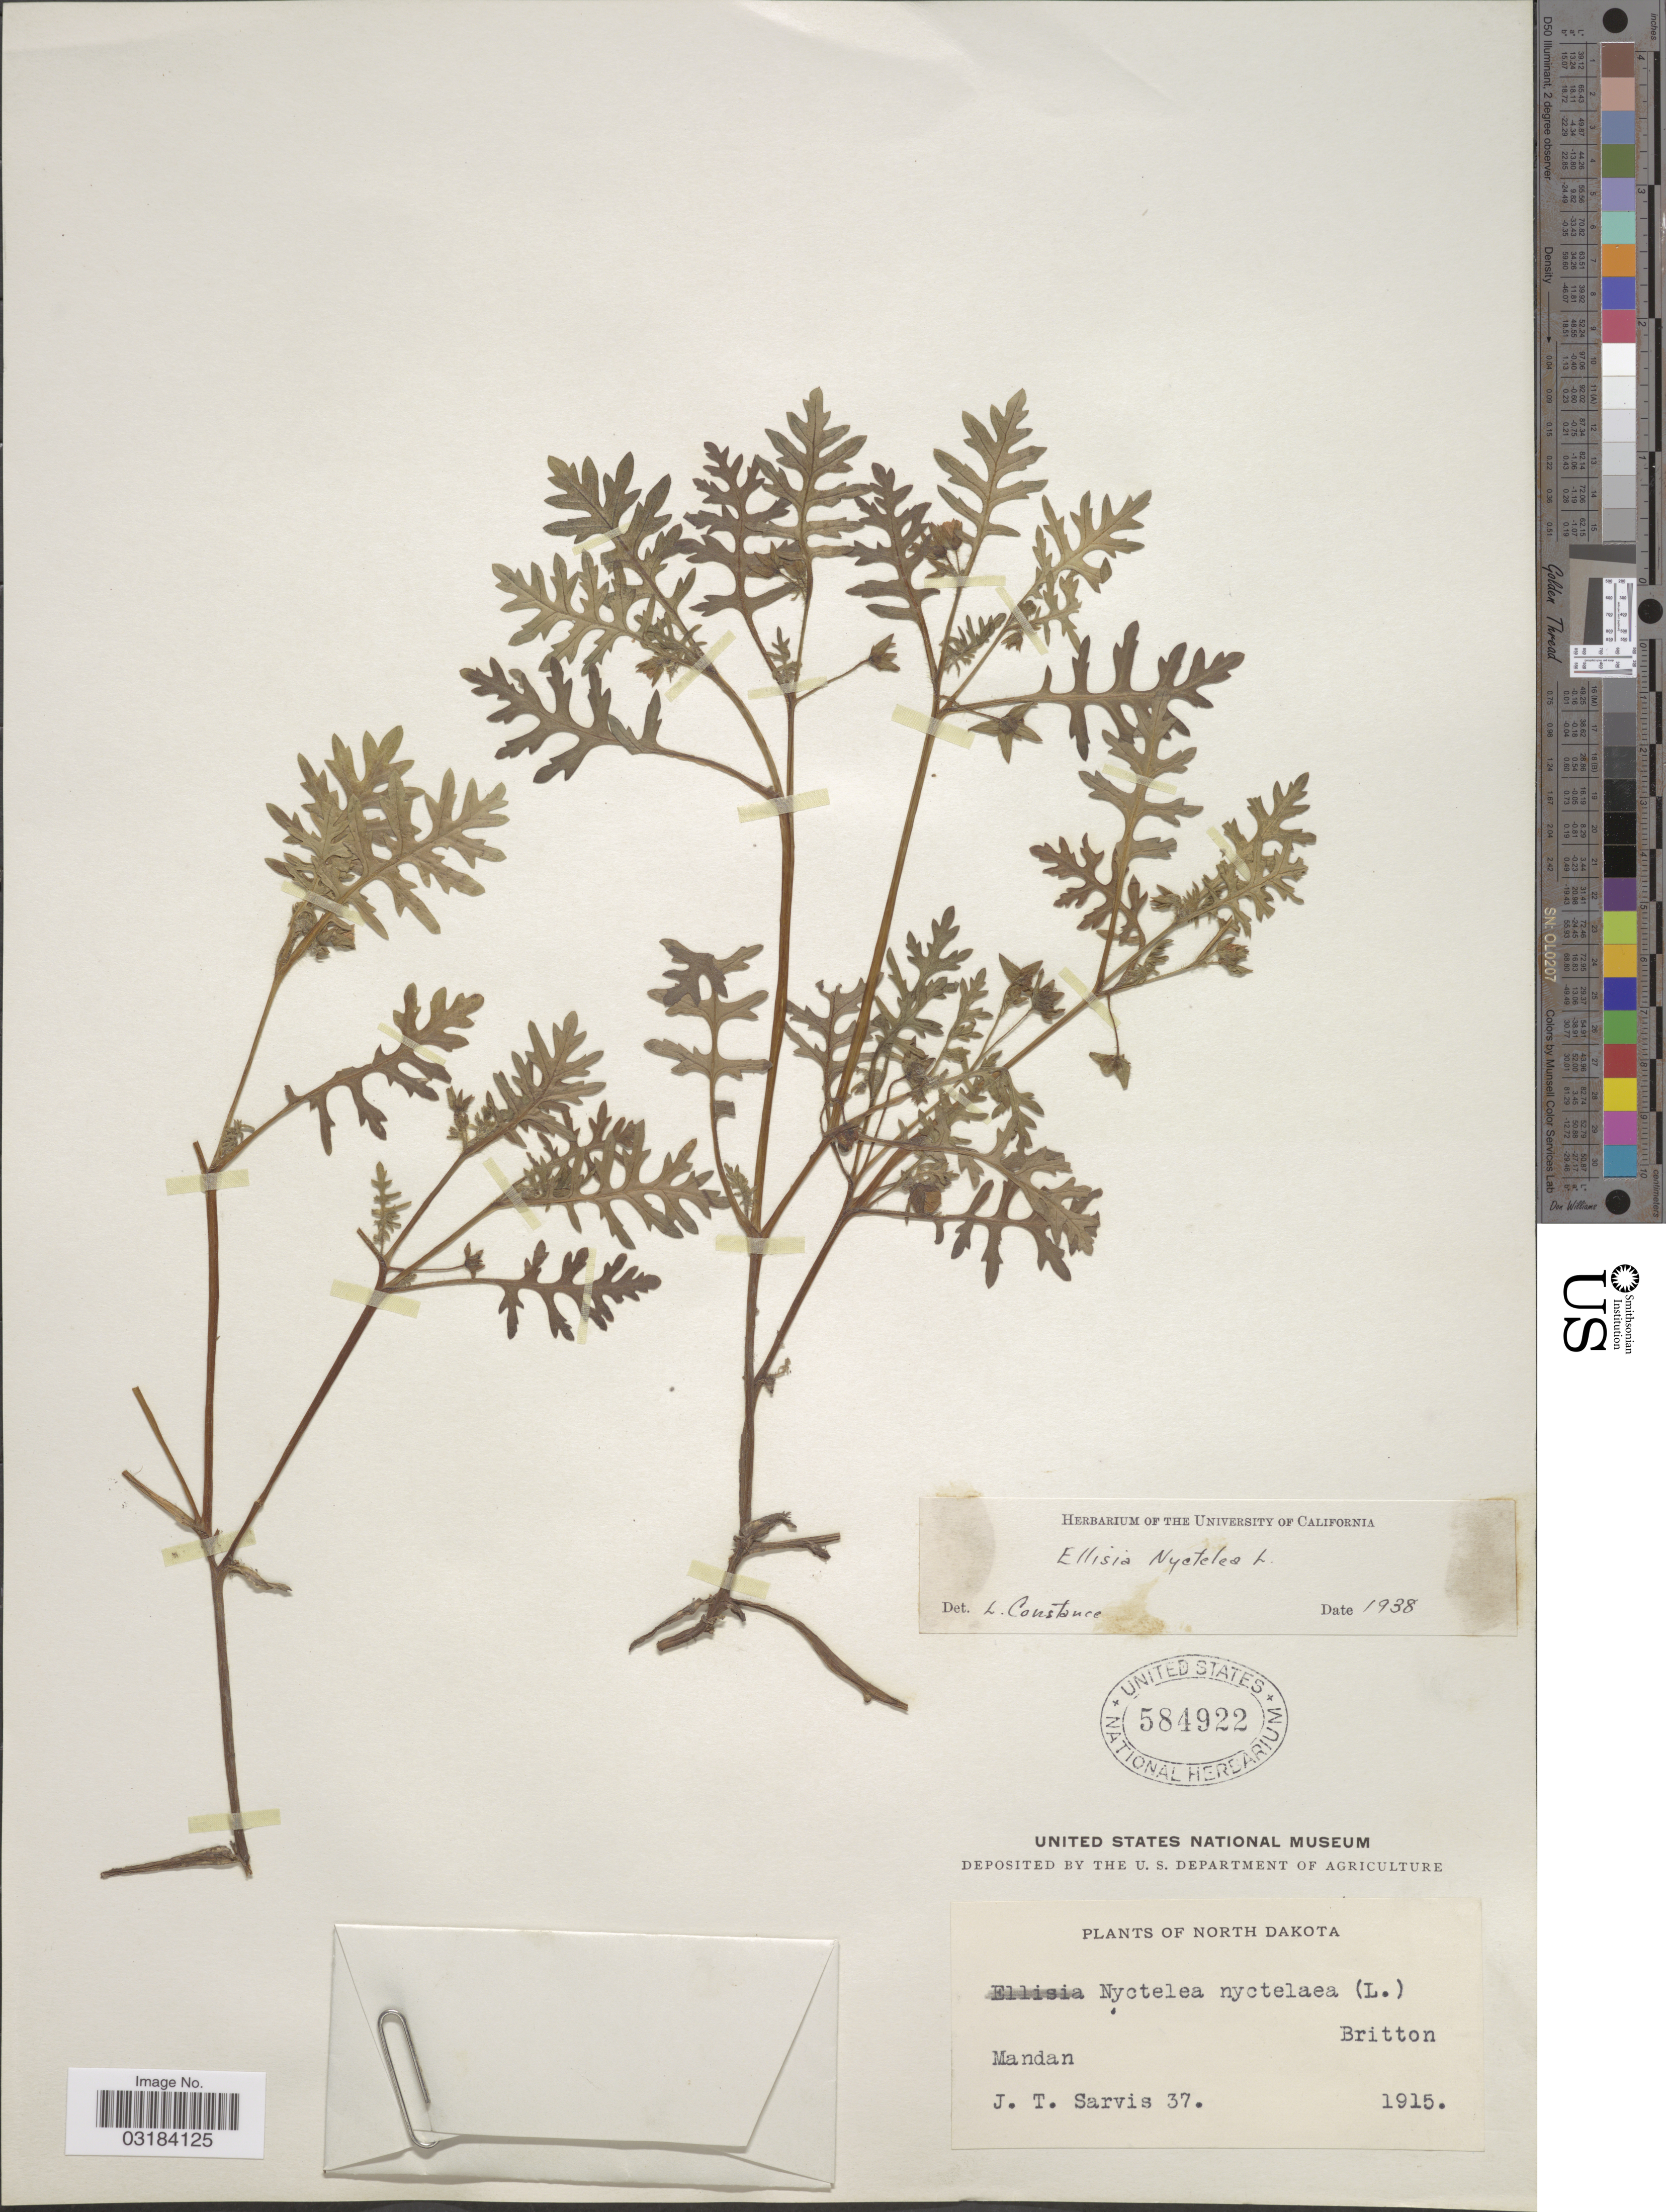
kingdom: Plantae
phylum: Tracheophyta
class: Magnoliopsida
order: Boraginales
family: Hydrophyllaceae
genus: Ellisia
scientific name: Ellisia nyctelea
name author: L.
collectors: J. Sarvis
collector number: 37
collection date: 1915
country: United States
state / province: North Dakota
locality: Mandan.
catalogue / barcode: US 584922